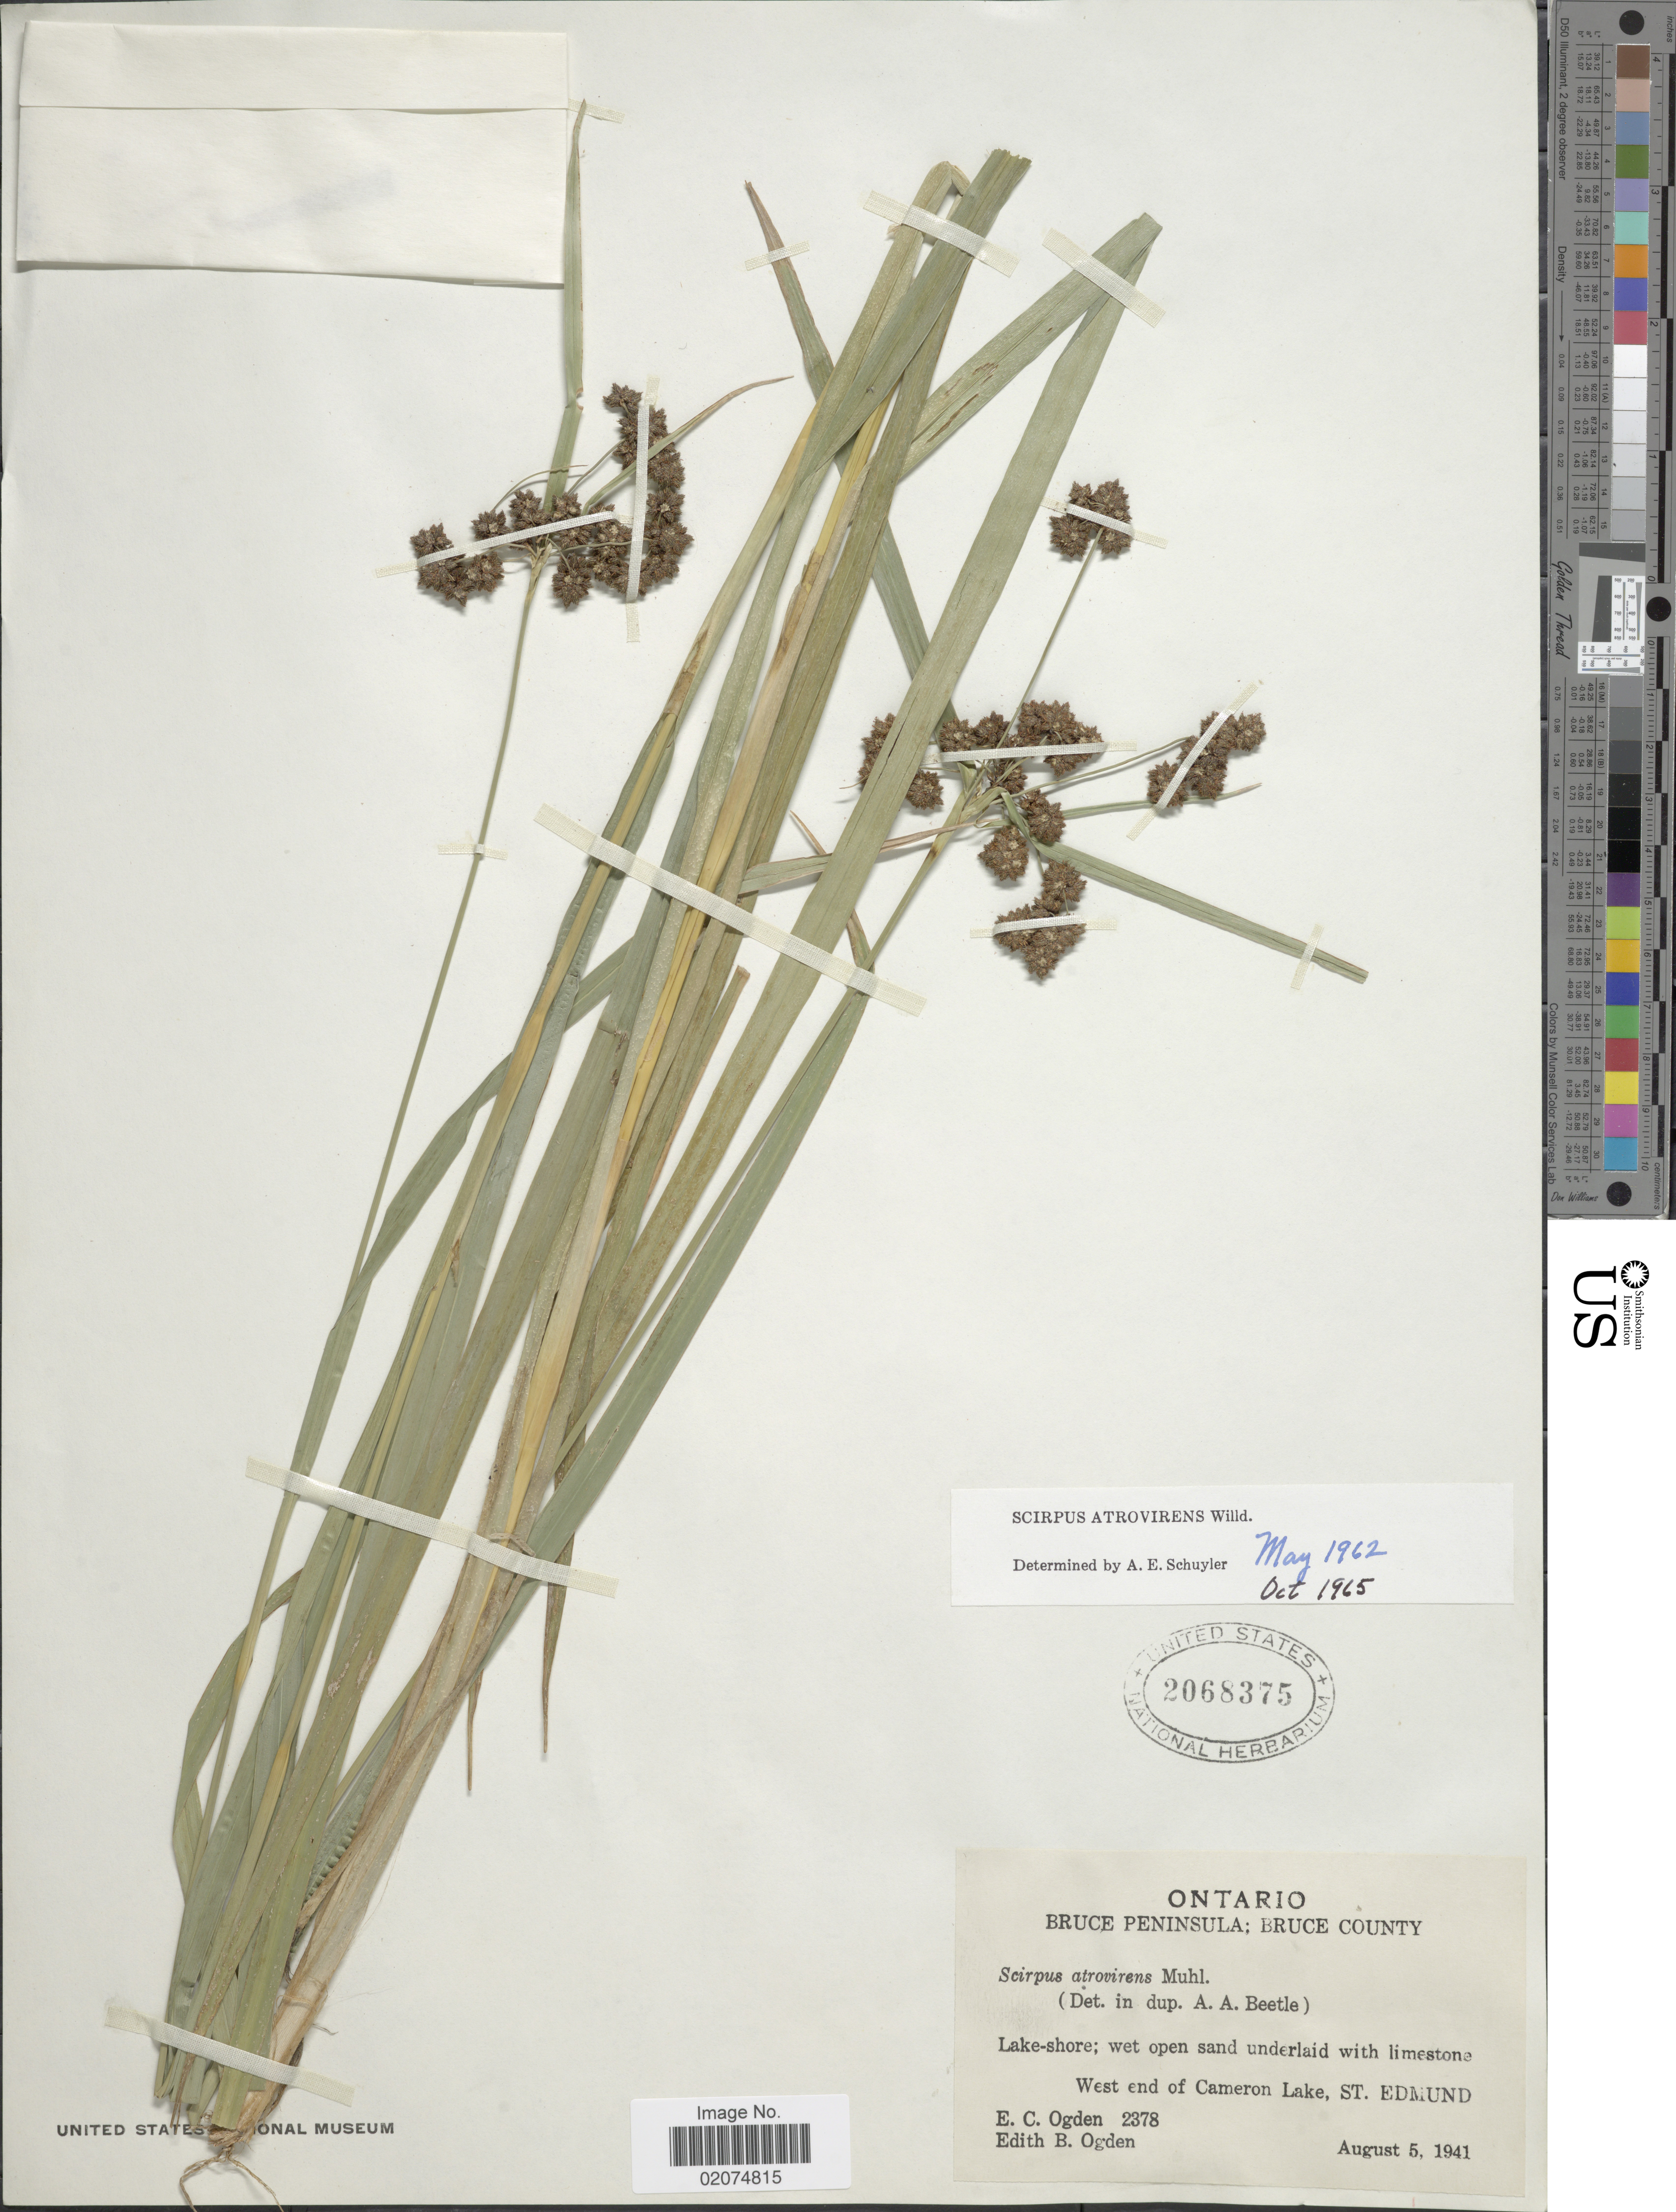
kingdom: Plantae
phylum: Tracheophyta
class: Liliopsida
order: Poales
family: Cyperaceae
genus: Scirpus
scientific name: Scirpus atrovirens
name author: Willd.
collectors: E. Ogden & E. Ogden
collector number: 2378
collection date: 1941-08-05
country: Canada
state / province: Ontario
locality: Bruce Peninsula, Bruce County, west end of Cameron Lake, St. Edmund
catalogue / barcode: US 2068375